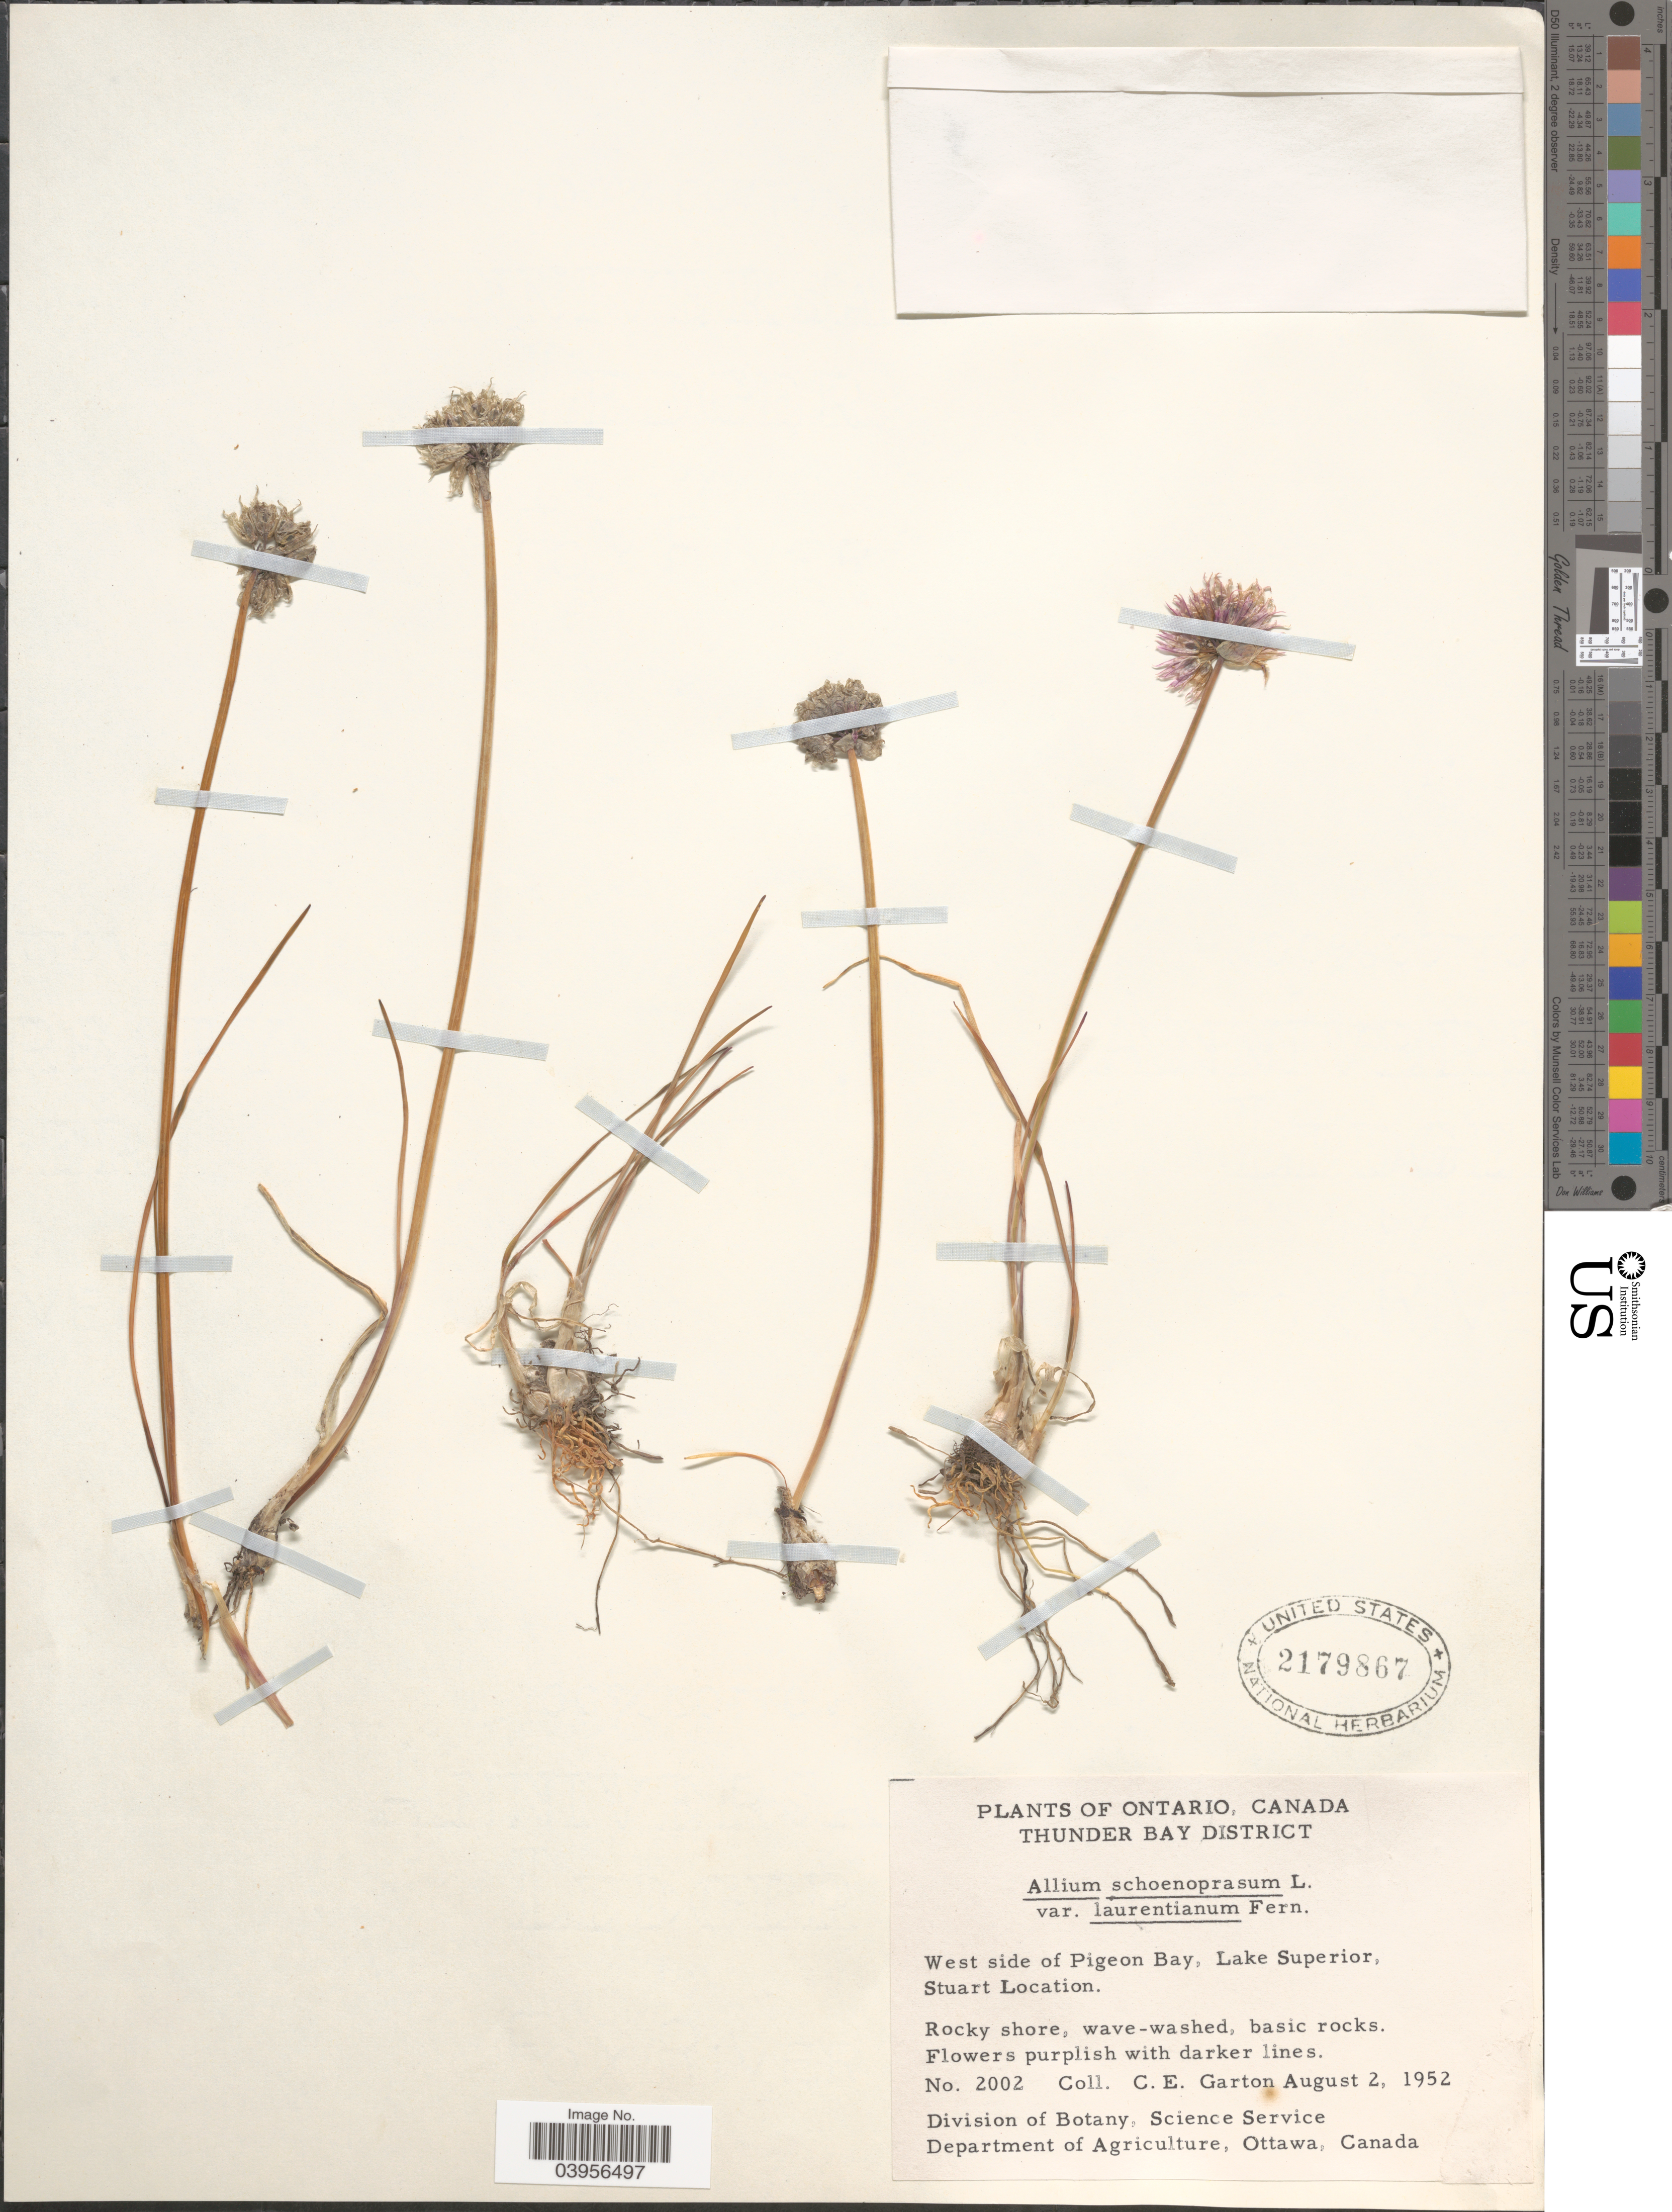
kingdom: Plantae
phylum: Tracheophyta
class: Liliopsida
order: Asparagales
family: Amaryllidaceae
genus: Allium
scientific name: Allium schoenoprasum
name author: L.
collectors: C. E. Garton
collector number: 2002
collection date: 1952-08-02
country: Canada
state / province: Ontario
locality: Thunder Bay District. West side of Pigeon Bay, Lake Superior, Stuart Location.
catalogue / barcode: US 2179867